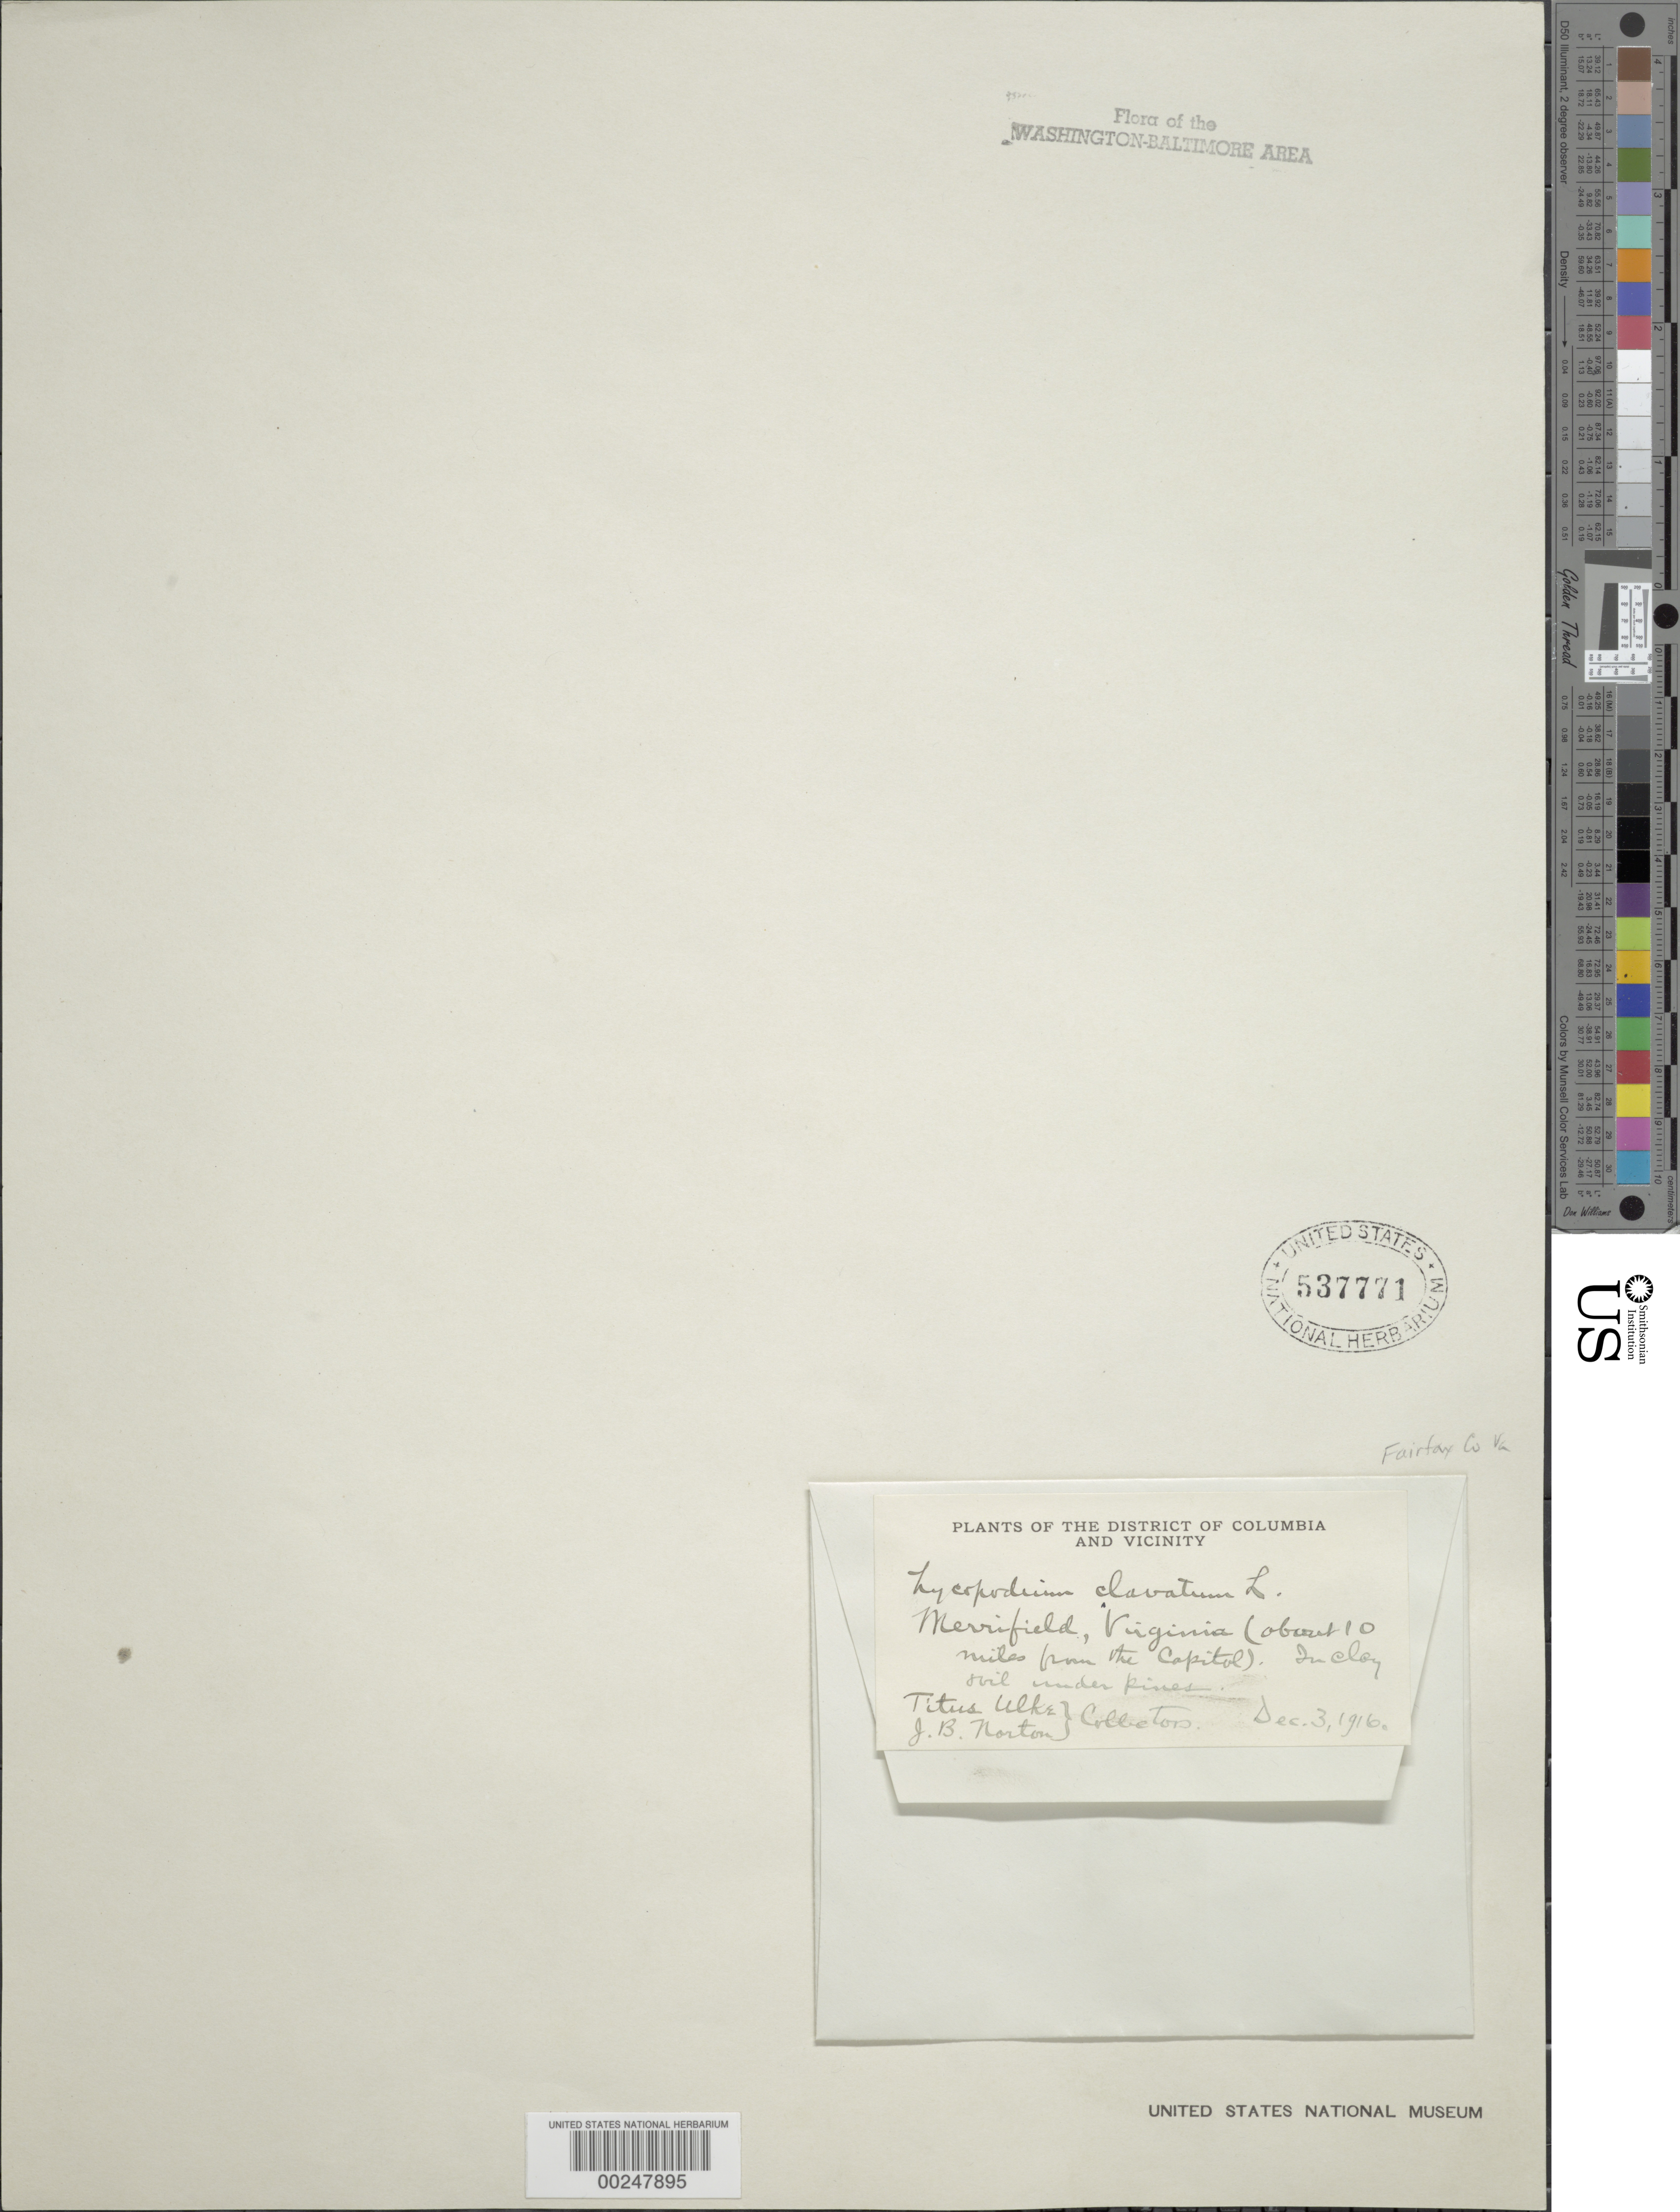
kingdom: Plantae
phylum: Tracheophyta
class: Lycopodiopsida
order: Lycopodiales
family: Lycopodiaceae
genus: Lycopodium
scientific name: Lycopodium clavatum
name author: L.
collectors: T. Ulke & J. Norton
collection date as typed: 03 Dec 1916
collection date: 1916-12-03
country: United States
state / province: Virginia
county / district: Fairfax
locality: Merrifield, 10 miles from Capital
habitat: In clay soil under pines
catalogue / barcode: US 537771